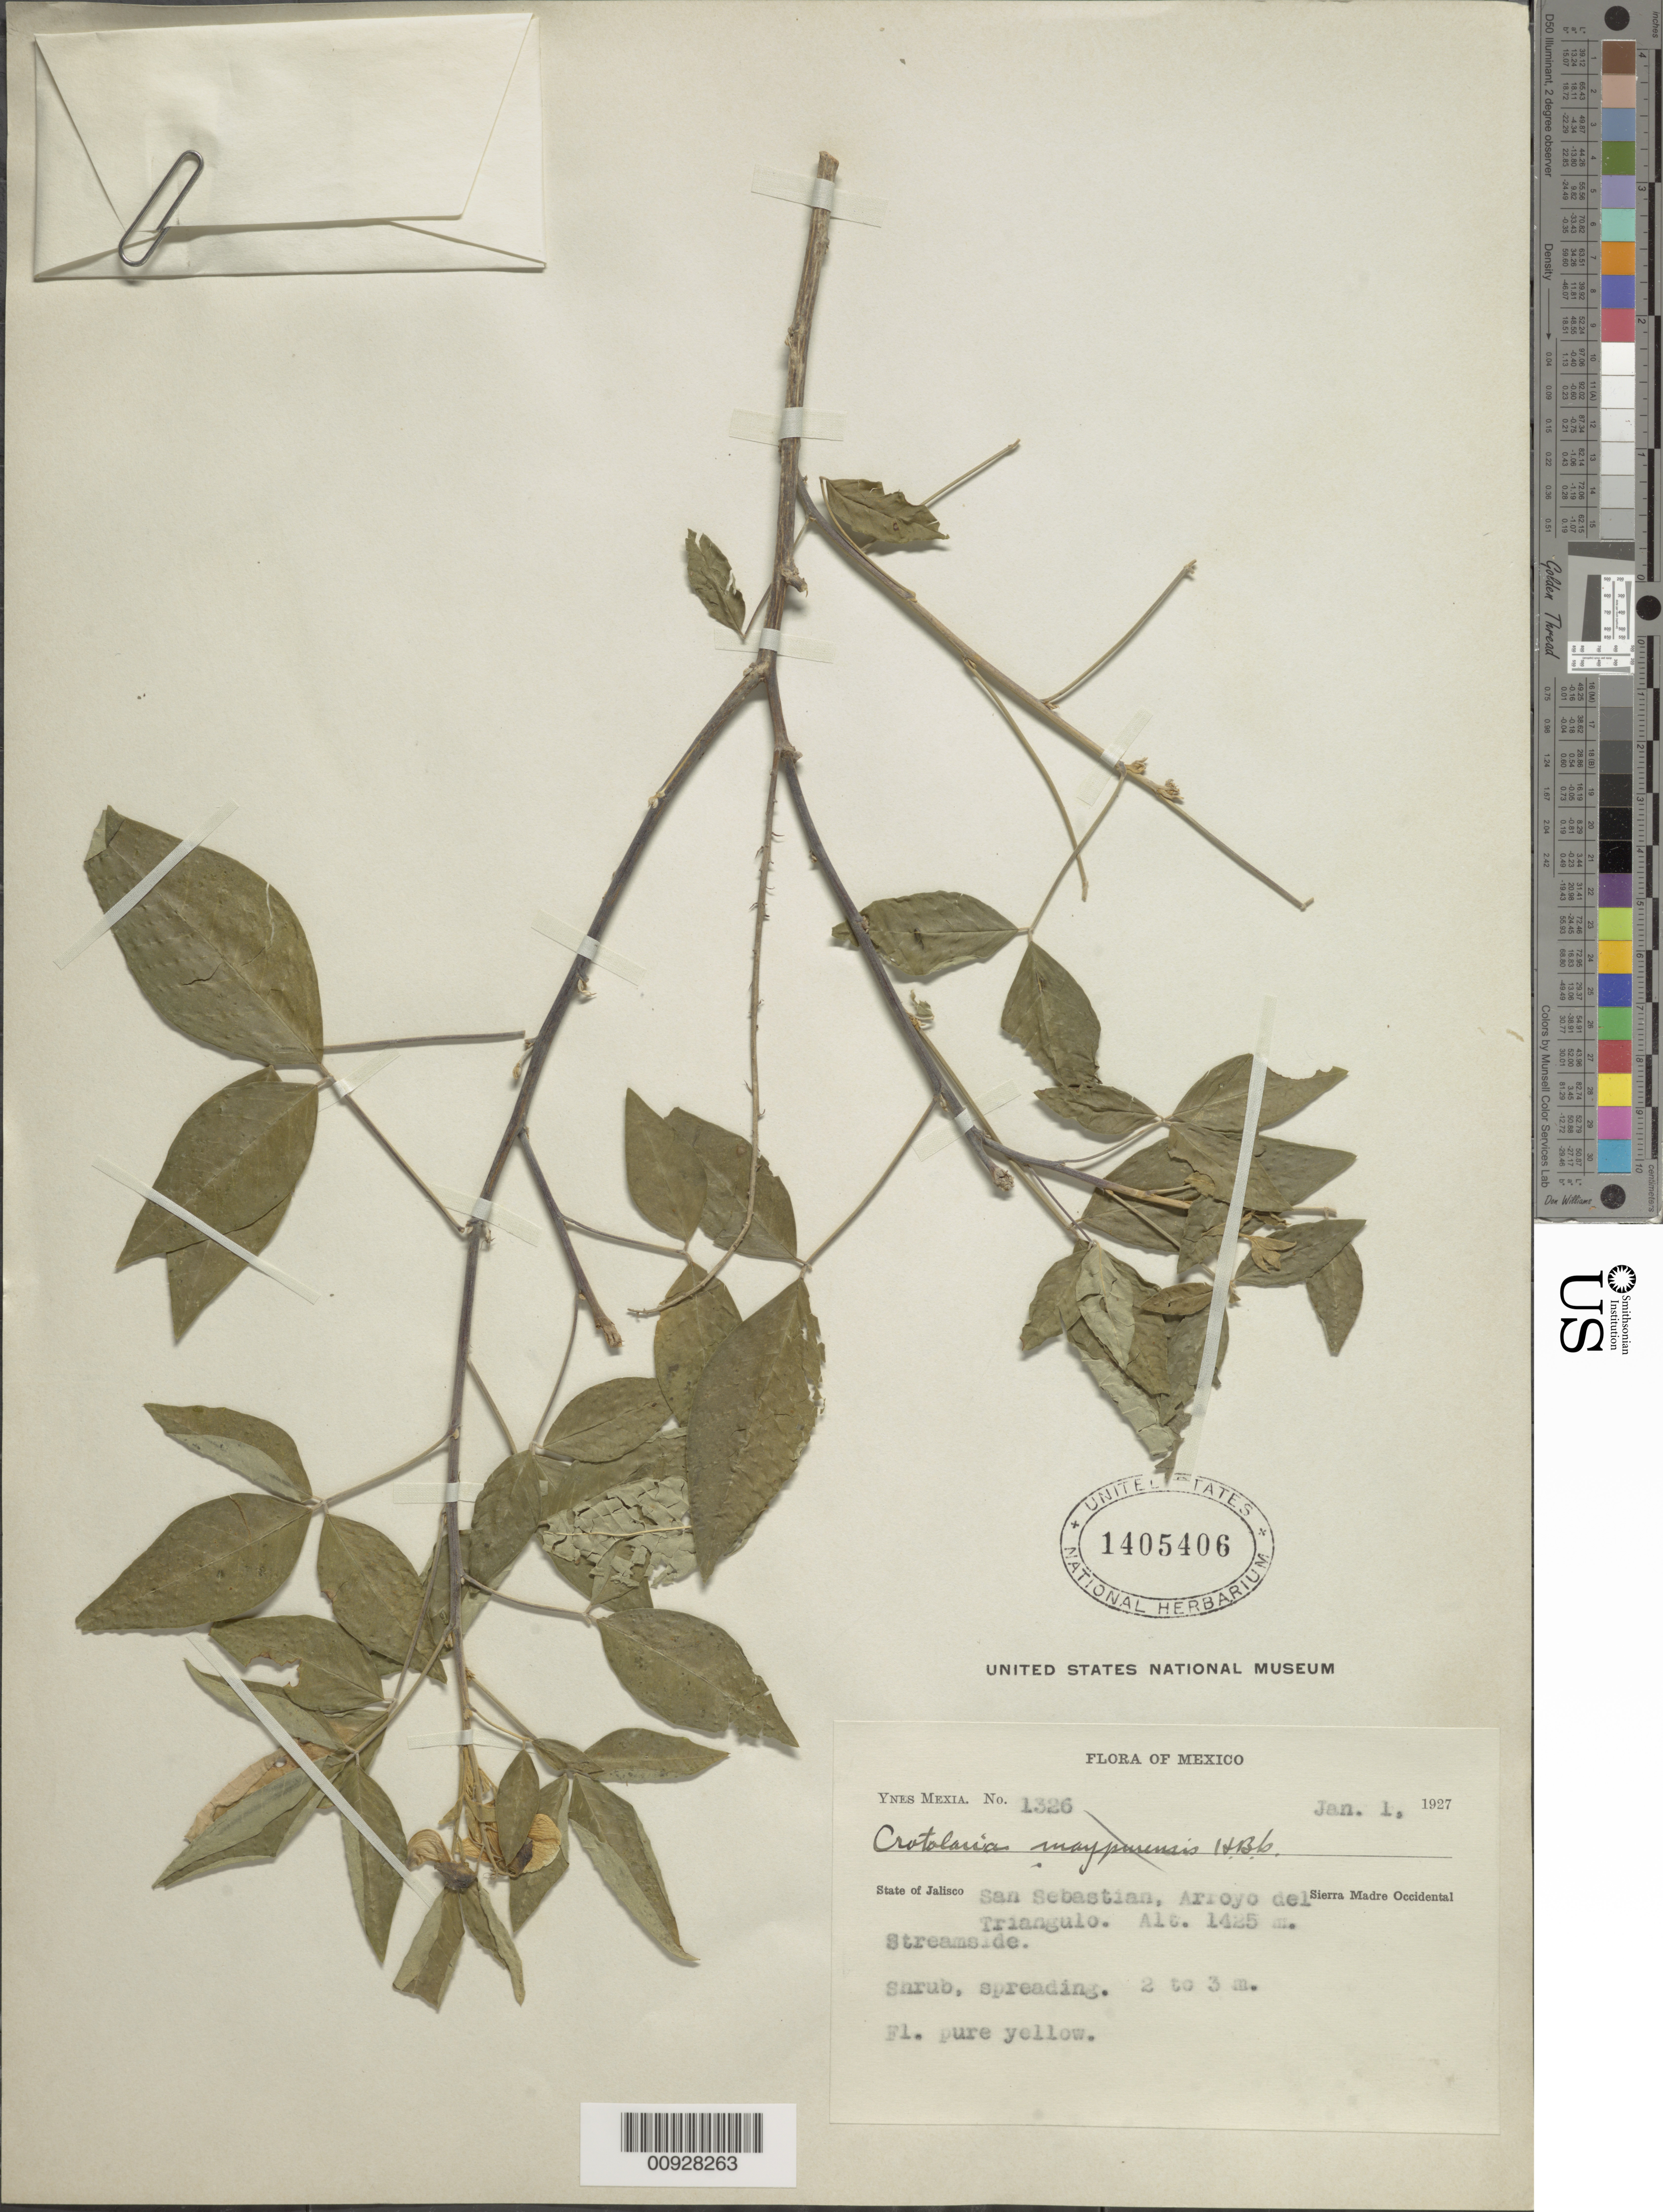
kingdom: Plantae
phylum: Tracheophyta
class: Magnoliopsida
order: Fabales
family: Fabaceae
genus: Crotalaria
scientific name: Crotalaria sp.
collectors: Y. Mexia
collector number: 1326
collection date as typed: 01 Jan 1927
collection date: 1927-01-01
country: Mexico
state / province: Jalisco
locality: State of Jalisco: San Sebastian, Arroyo del Triángulo. Sierra Madre Occidental.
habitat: Streamside.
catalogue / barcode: US 1405406